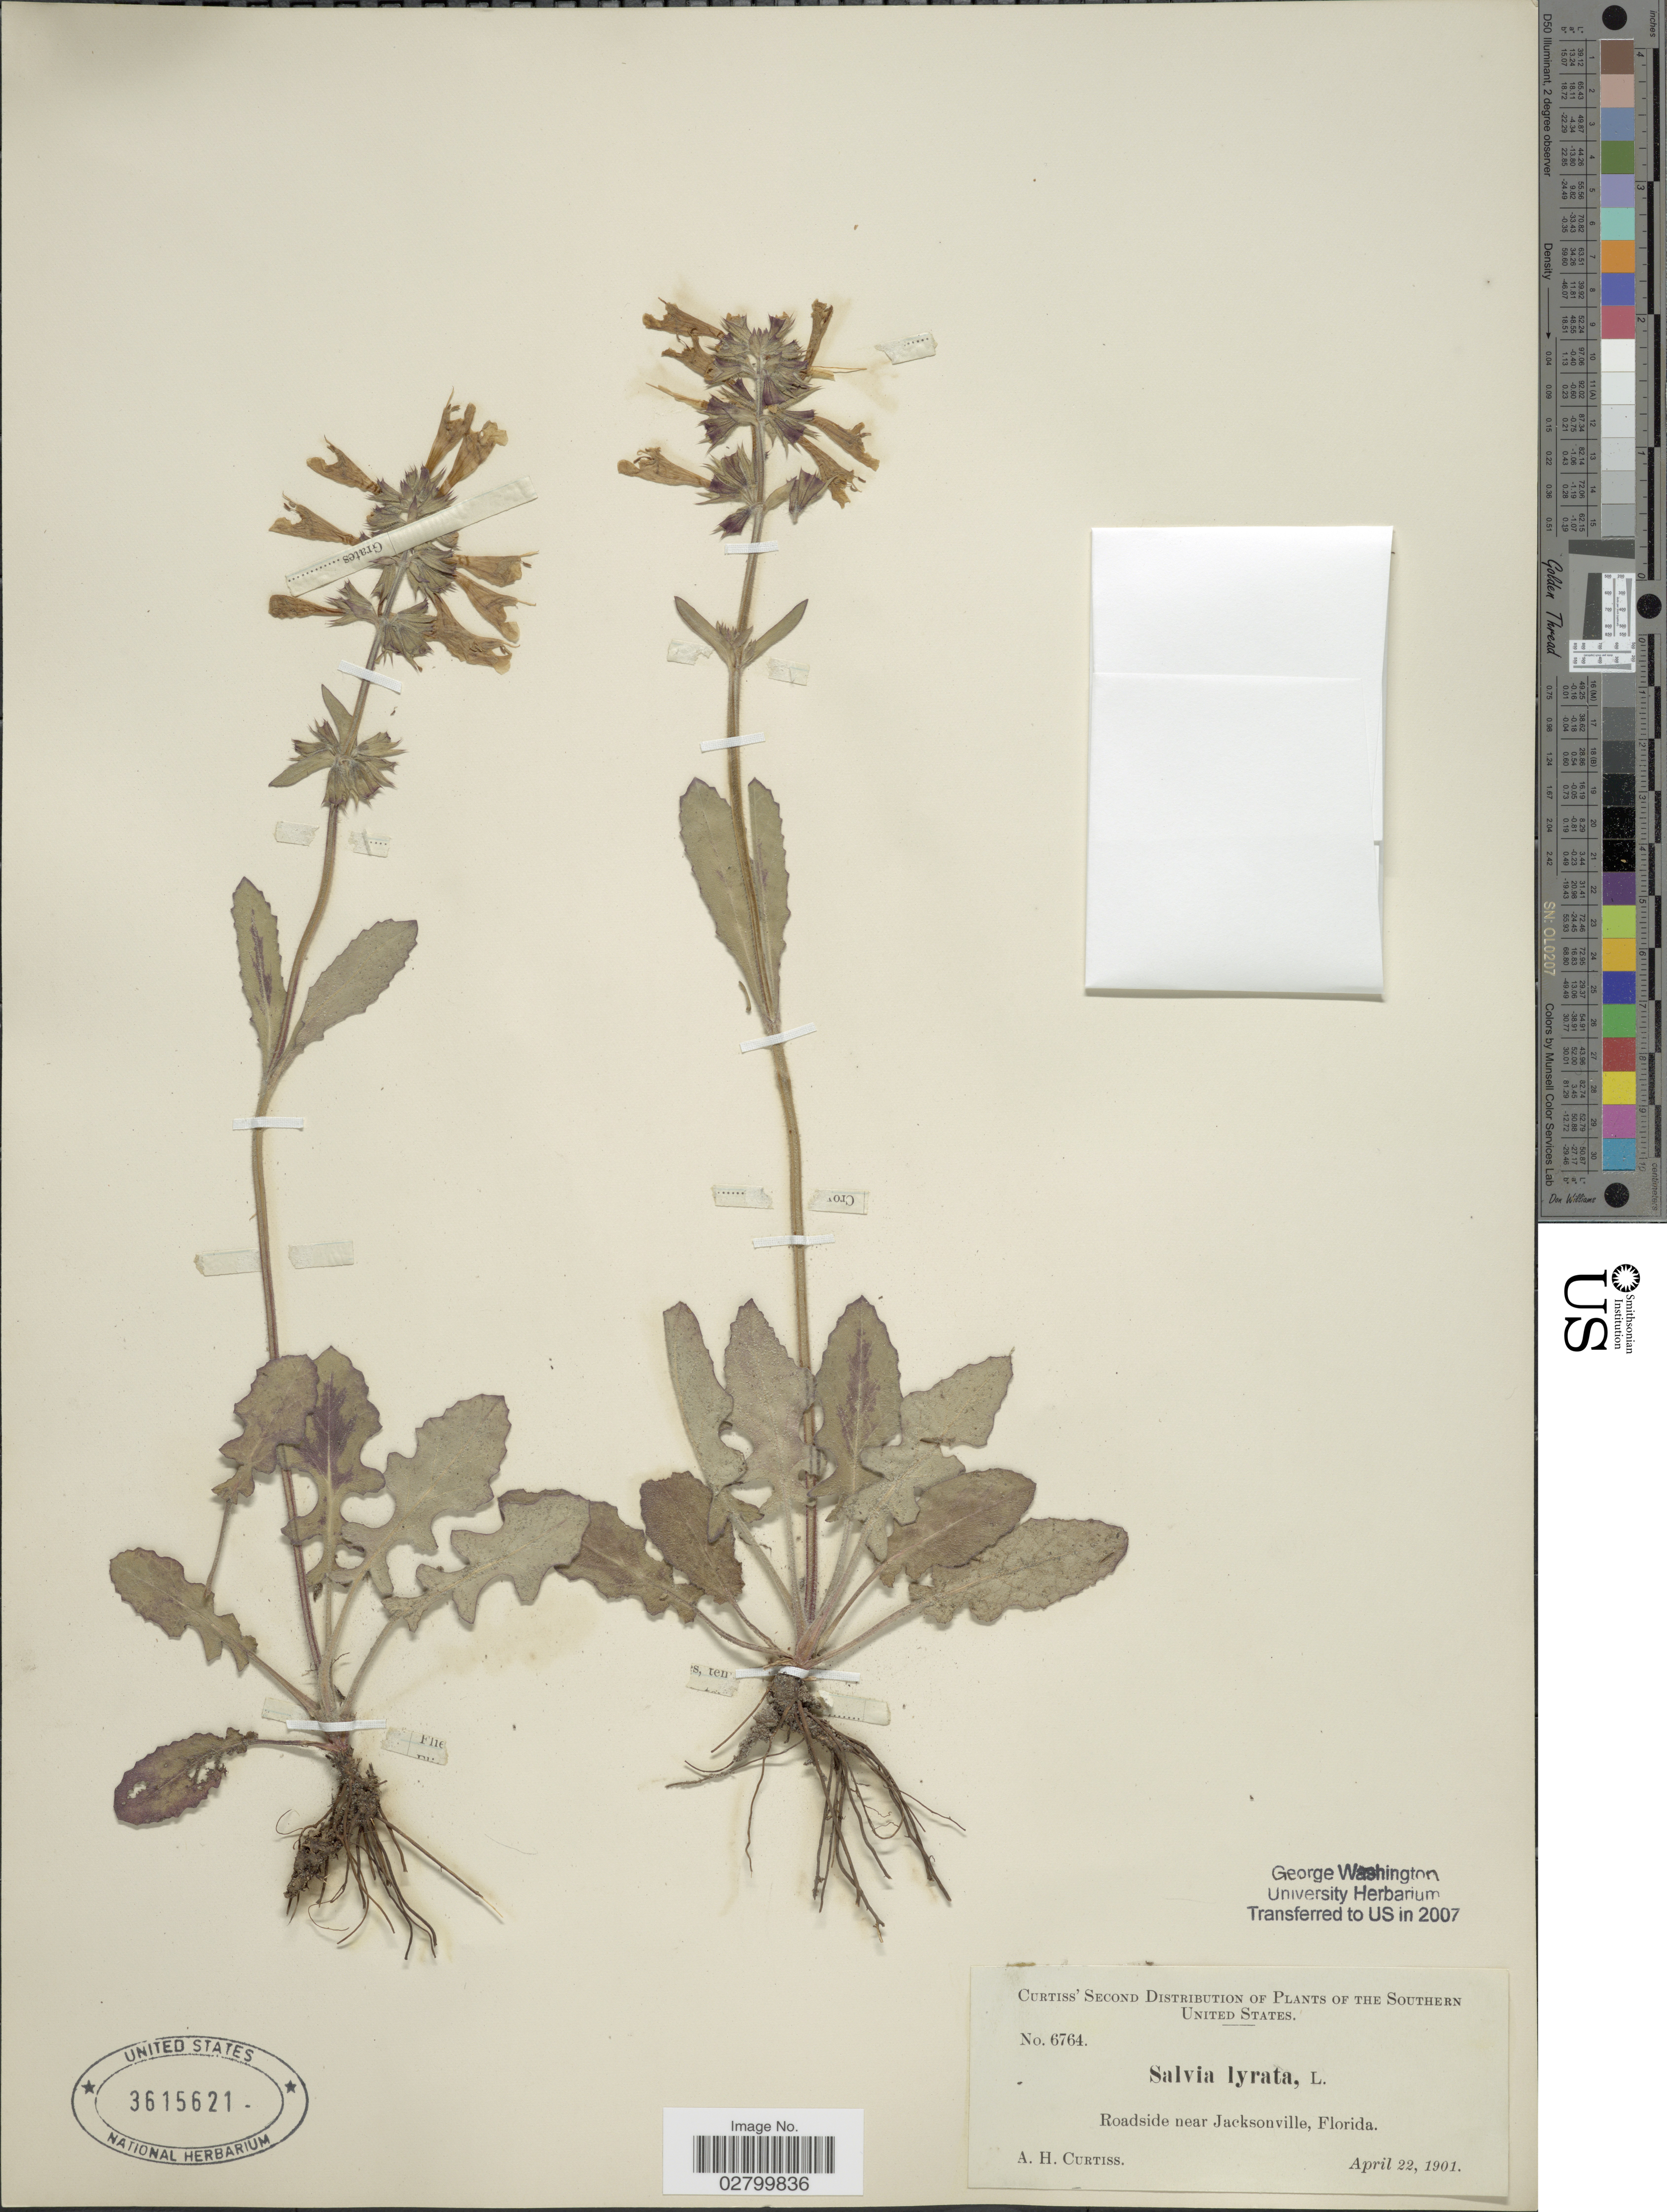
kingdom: Plantae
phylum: Tracheophyta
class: Magnoliopsida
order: Lamiales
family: Lamiaceae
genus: Salvia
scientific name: Salvia lyrata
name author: L.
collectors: A. H. Curtiss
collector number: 6764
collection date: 1901-04-22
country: United States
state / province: Florida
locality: Southern United States. Roadside near Jacksonville, Florida.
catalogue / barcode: US 3615621